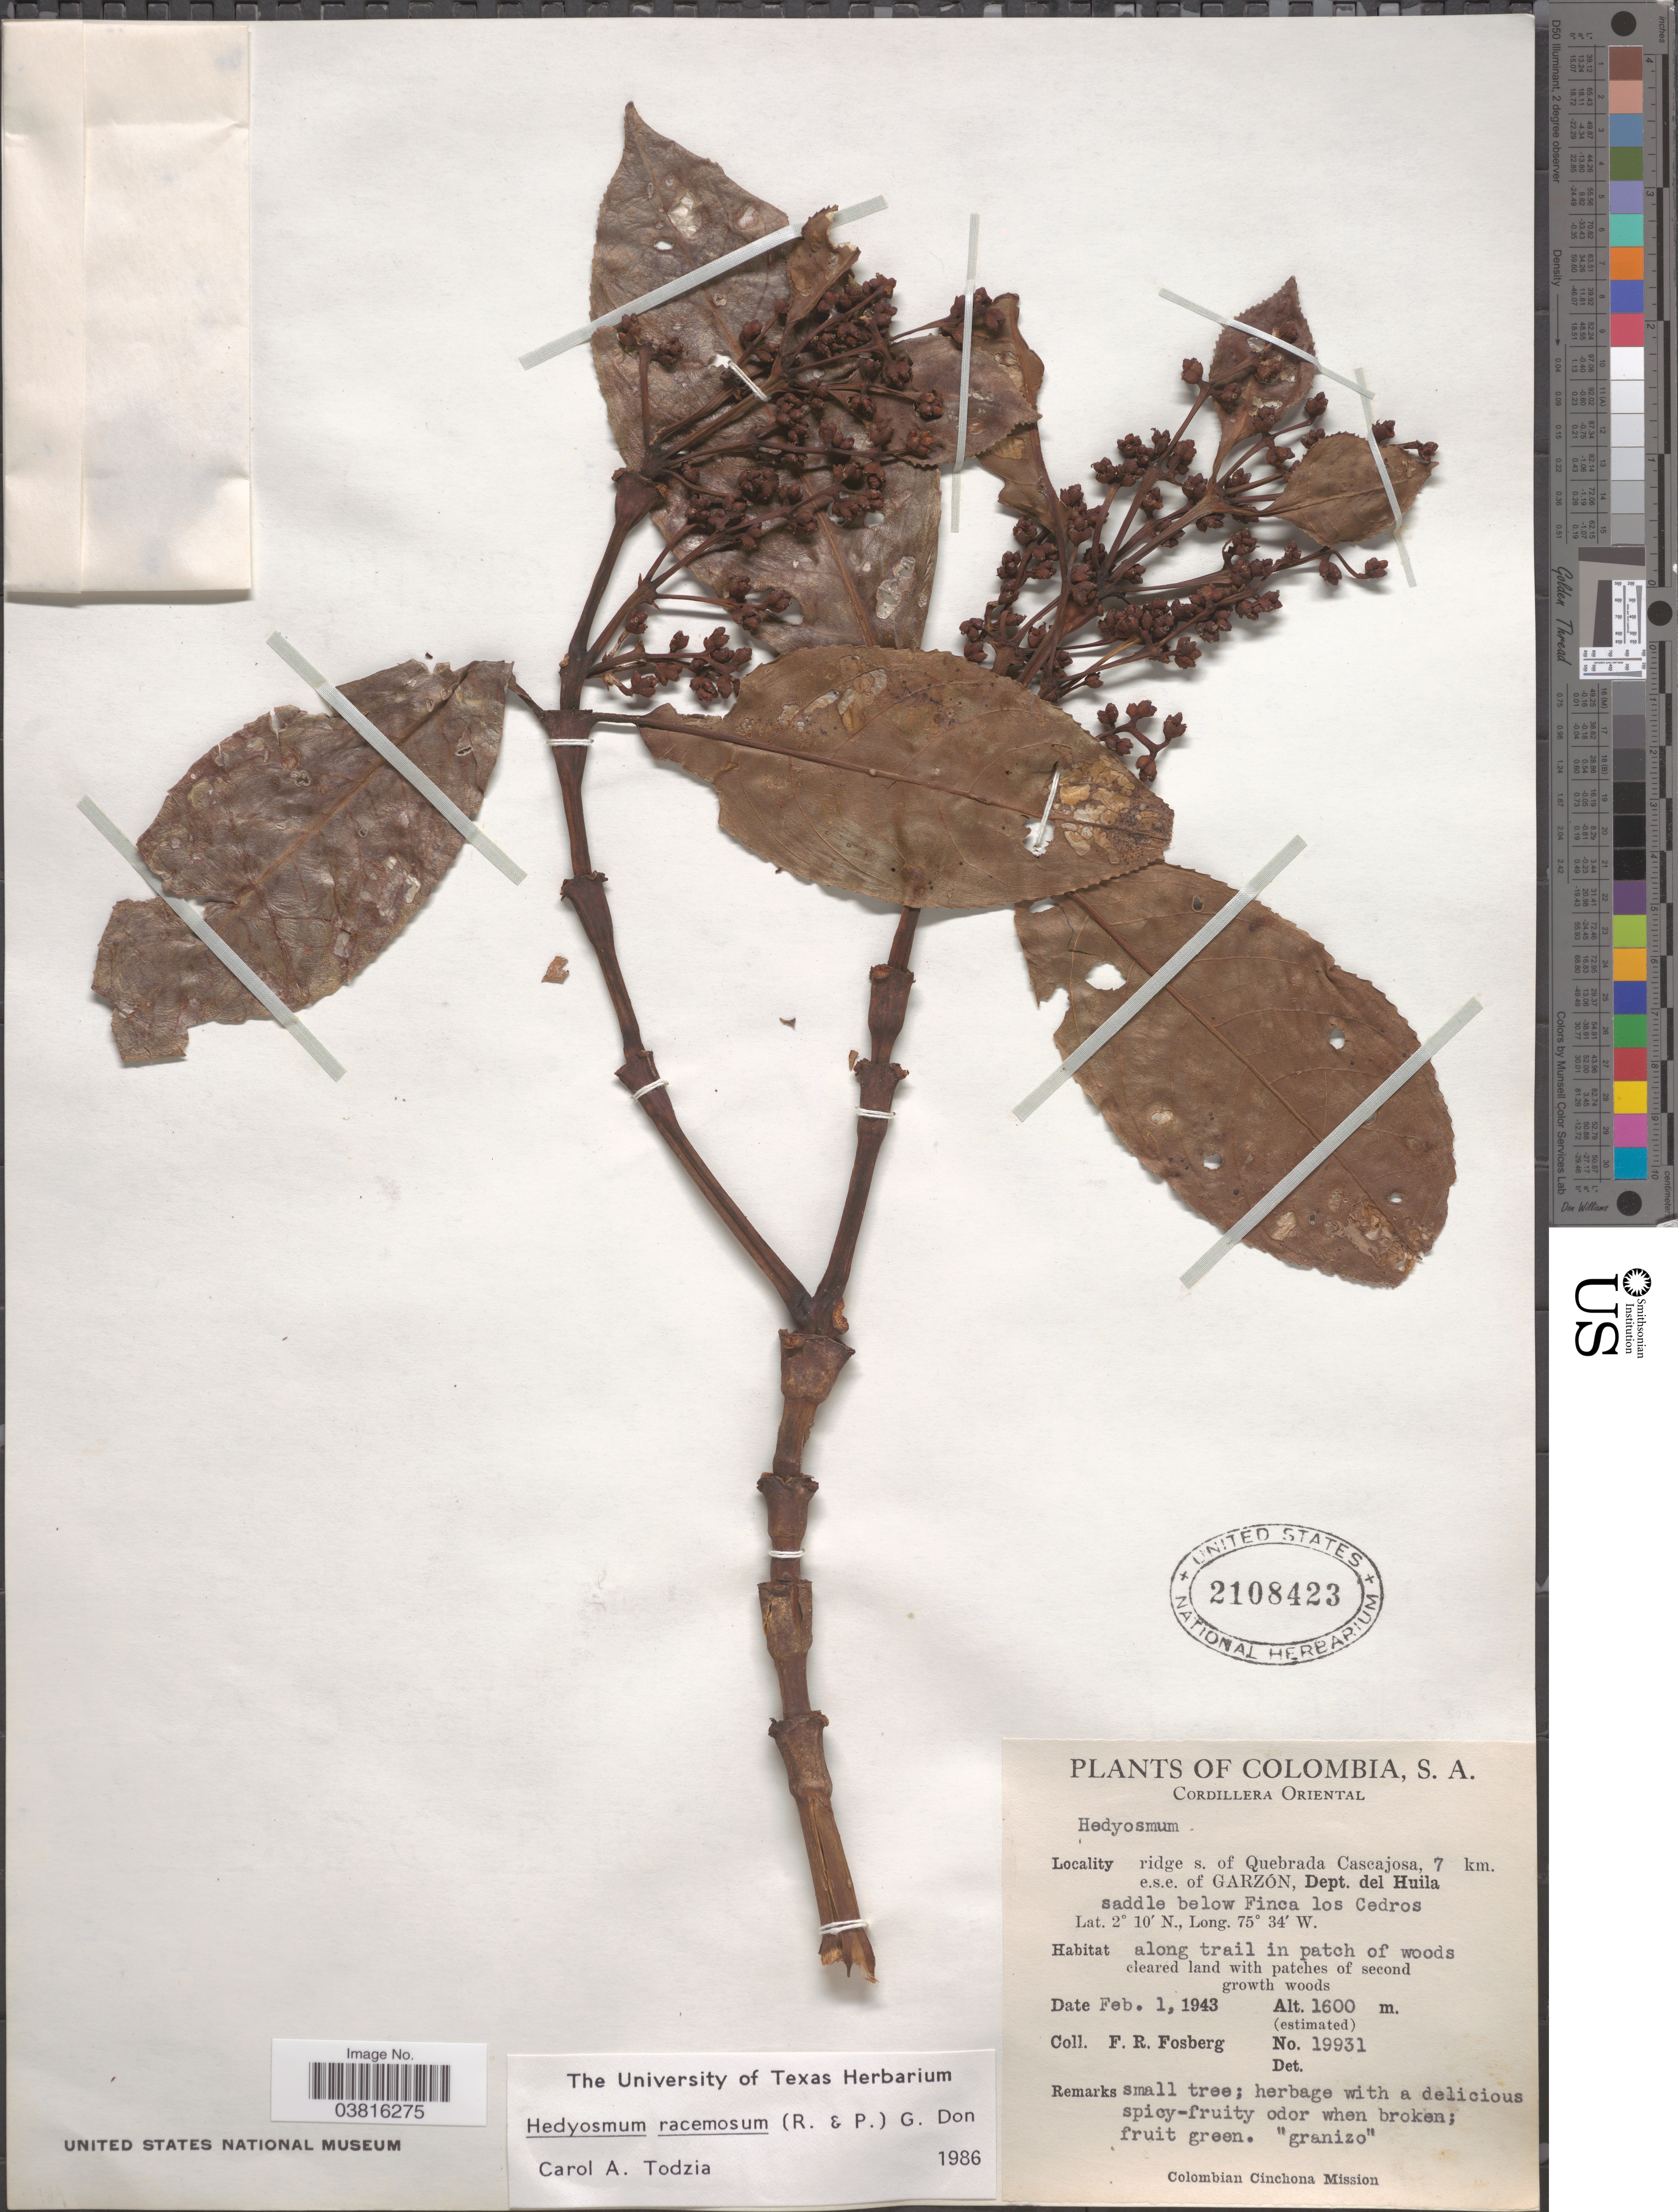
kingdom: Plantae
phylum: Tracheophyta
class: Magnoliopsida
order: Chloranthales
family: Chloranthaceae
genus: Hedyosmum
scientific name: Hedyosmum racemosum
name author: (Ruiz & Pav.) G. Don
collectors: F. R. Fosberg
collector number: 19931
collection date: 1943-02-01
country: Colombia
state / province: Huila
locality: Cordillera Oriental. Ridge s. of Quebrada Cascajosa, 7 km. e.s.e. of Garzón, Dept. del Huila. Saddle below Finca los Cedros.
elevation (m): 1600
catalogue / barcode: US 2108423